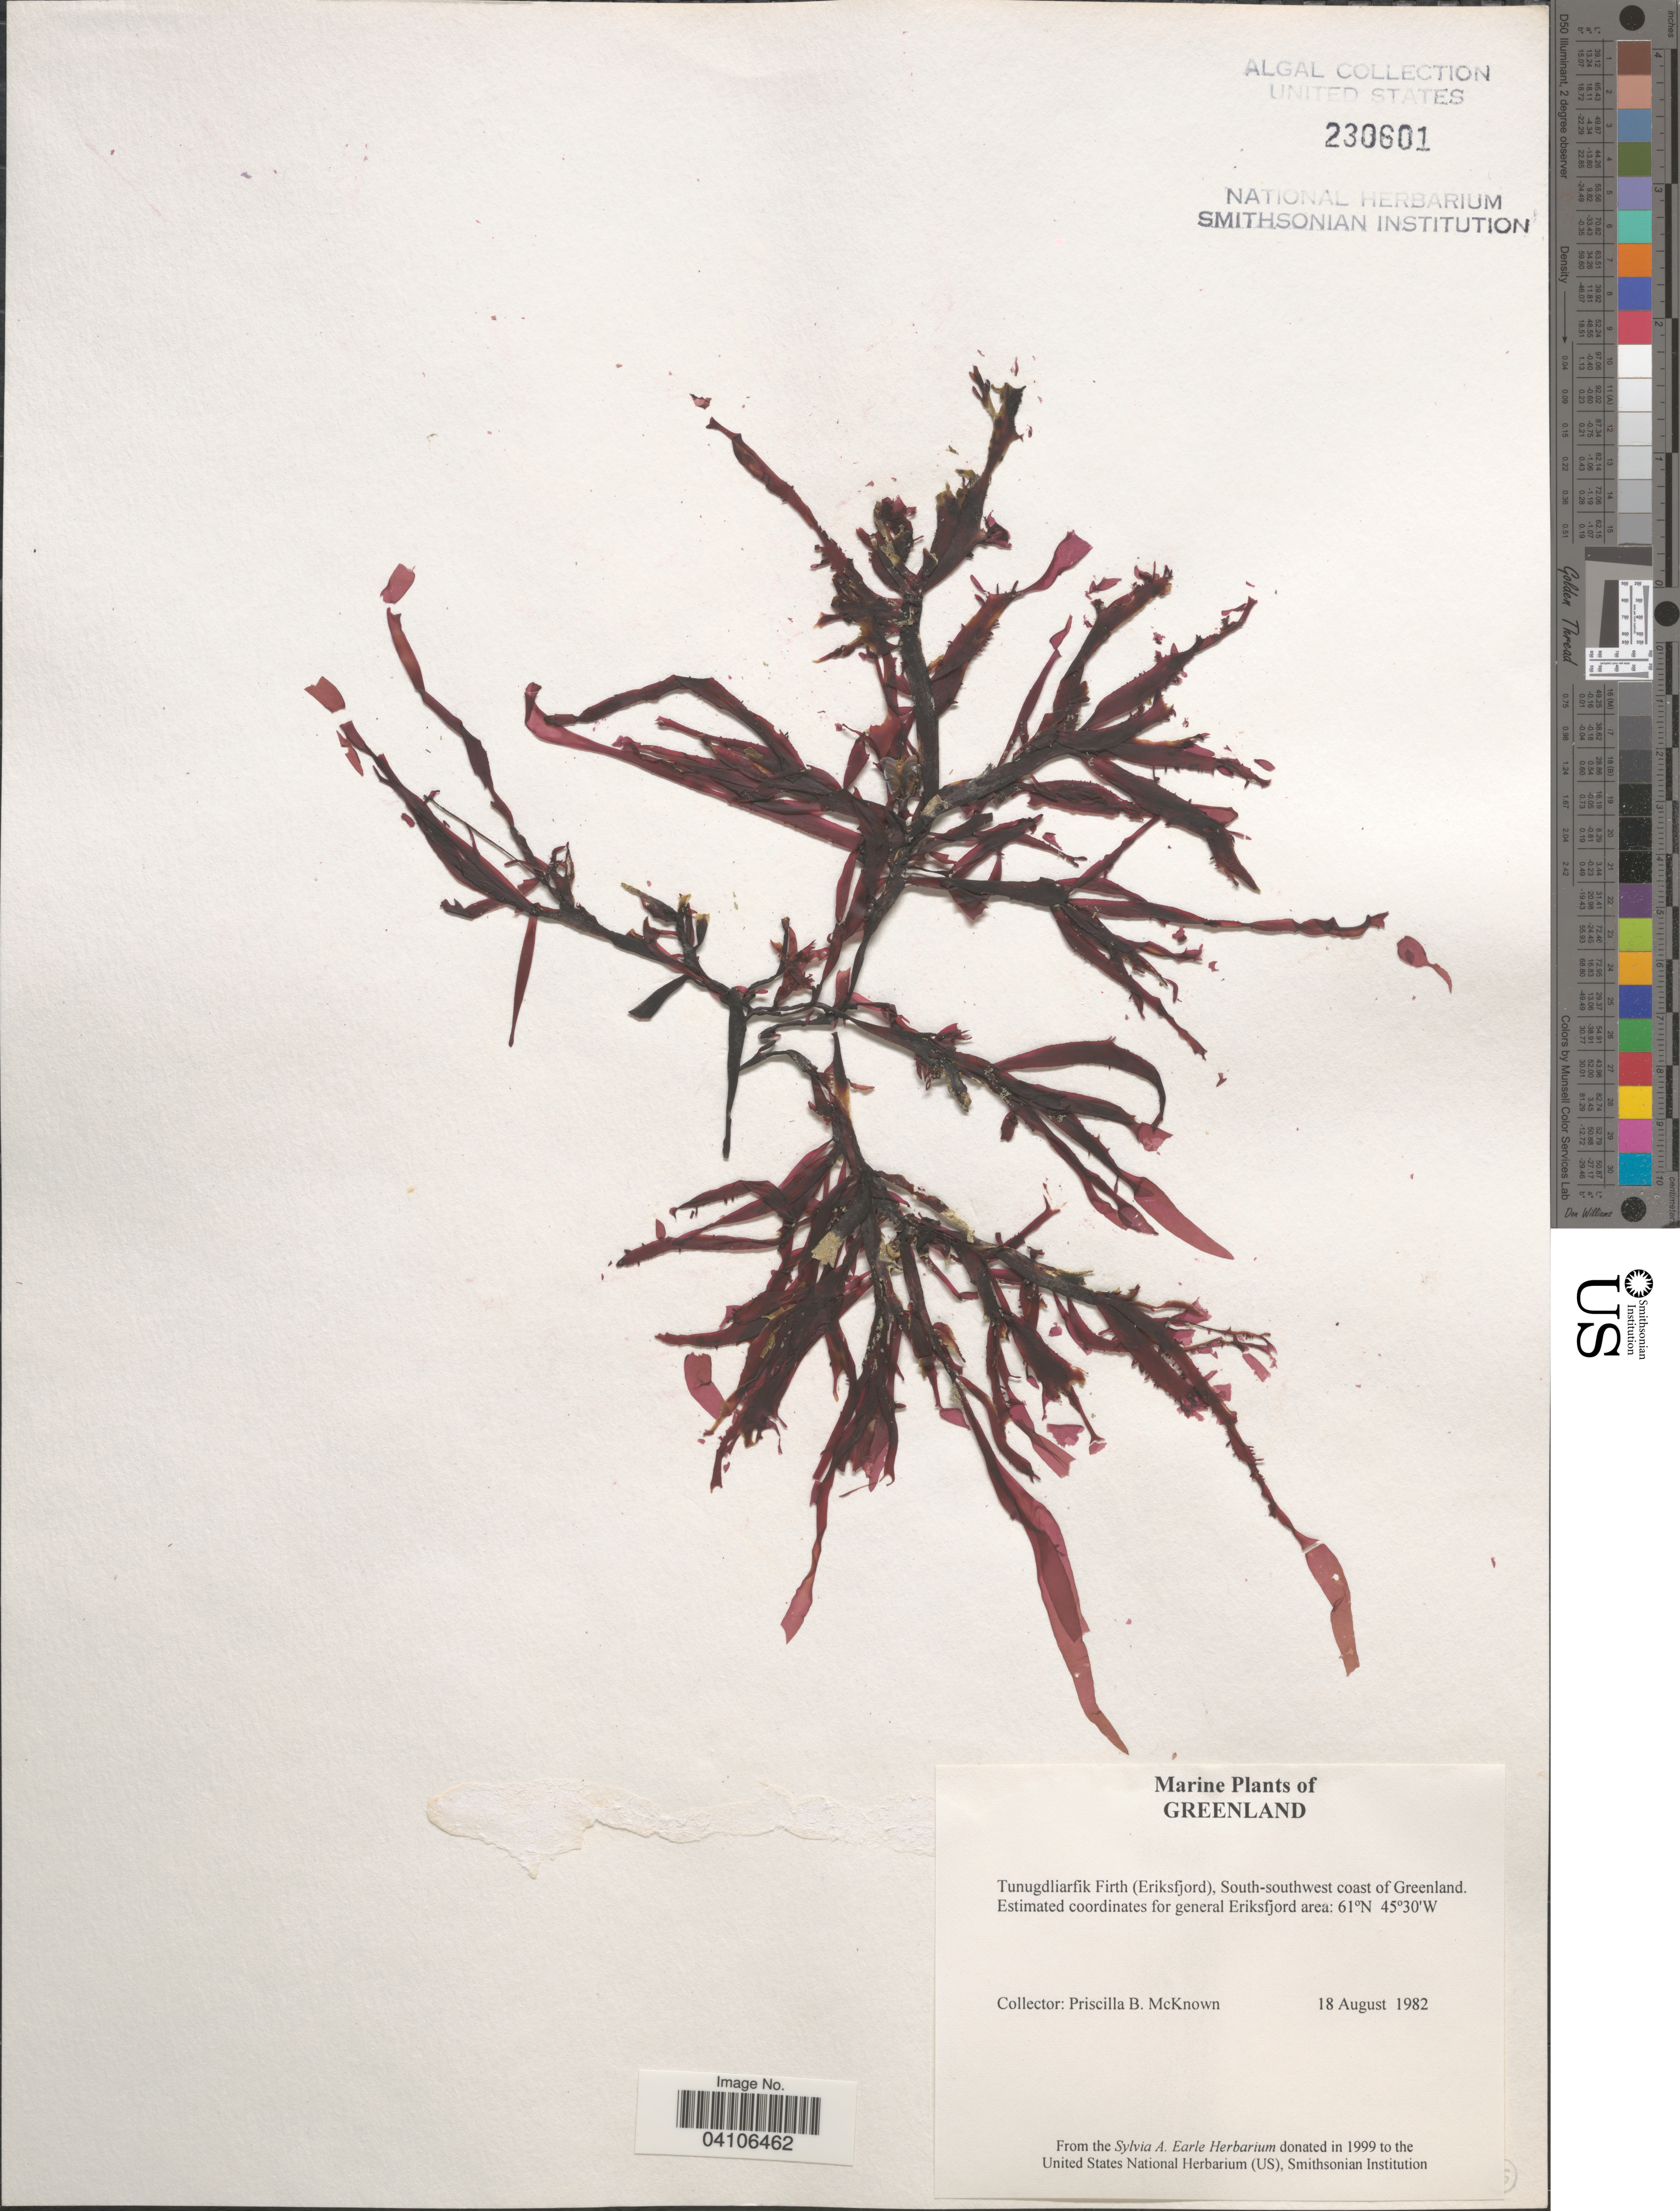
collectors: P. McKnown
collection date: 1982-08-18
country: Greenland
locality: Tunugdliarfik Firth (Eriksfjord), South-southwest coast of Greenland.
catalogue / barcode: US 230601